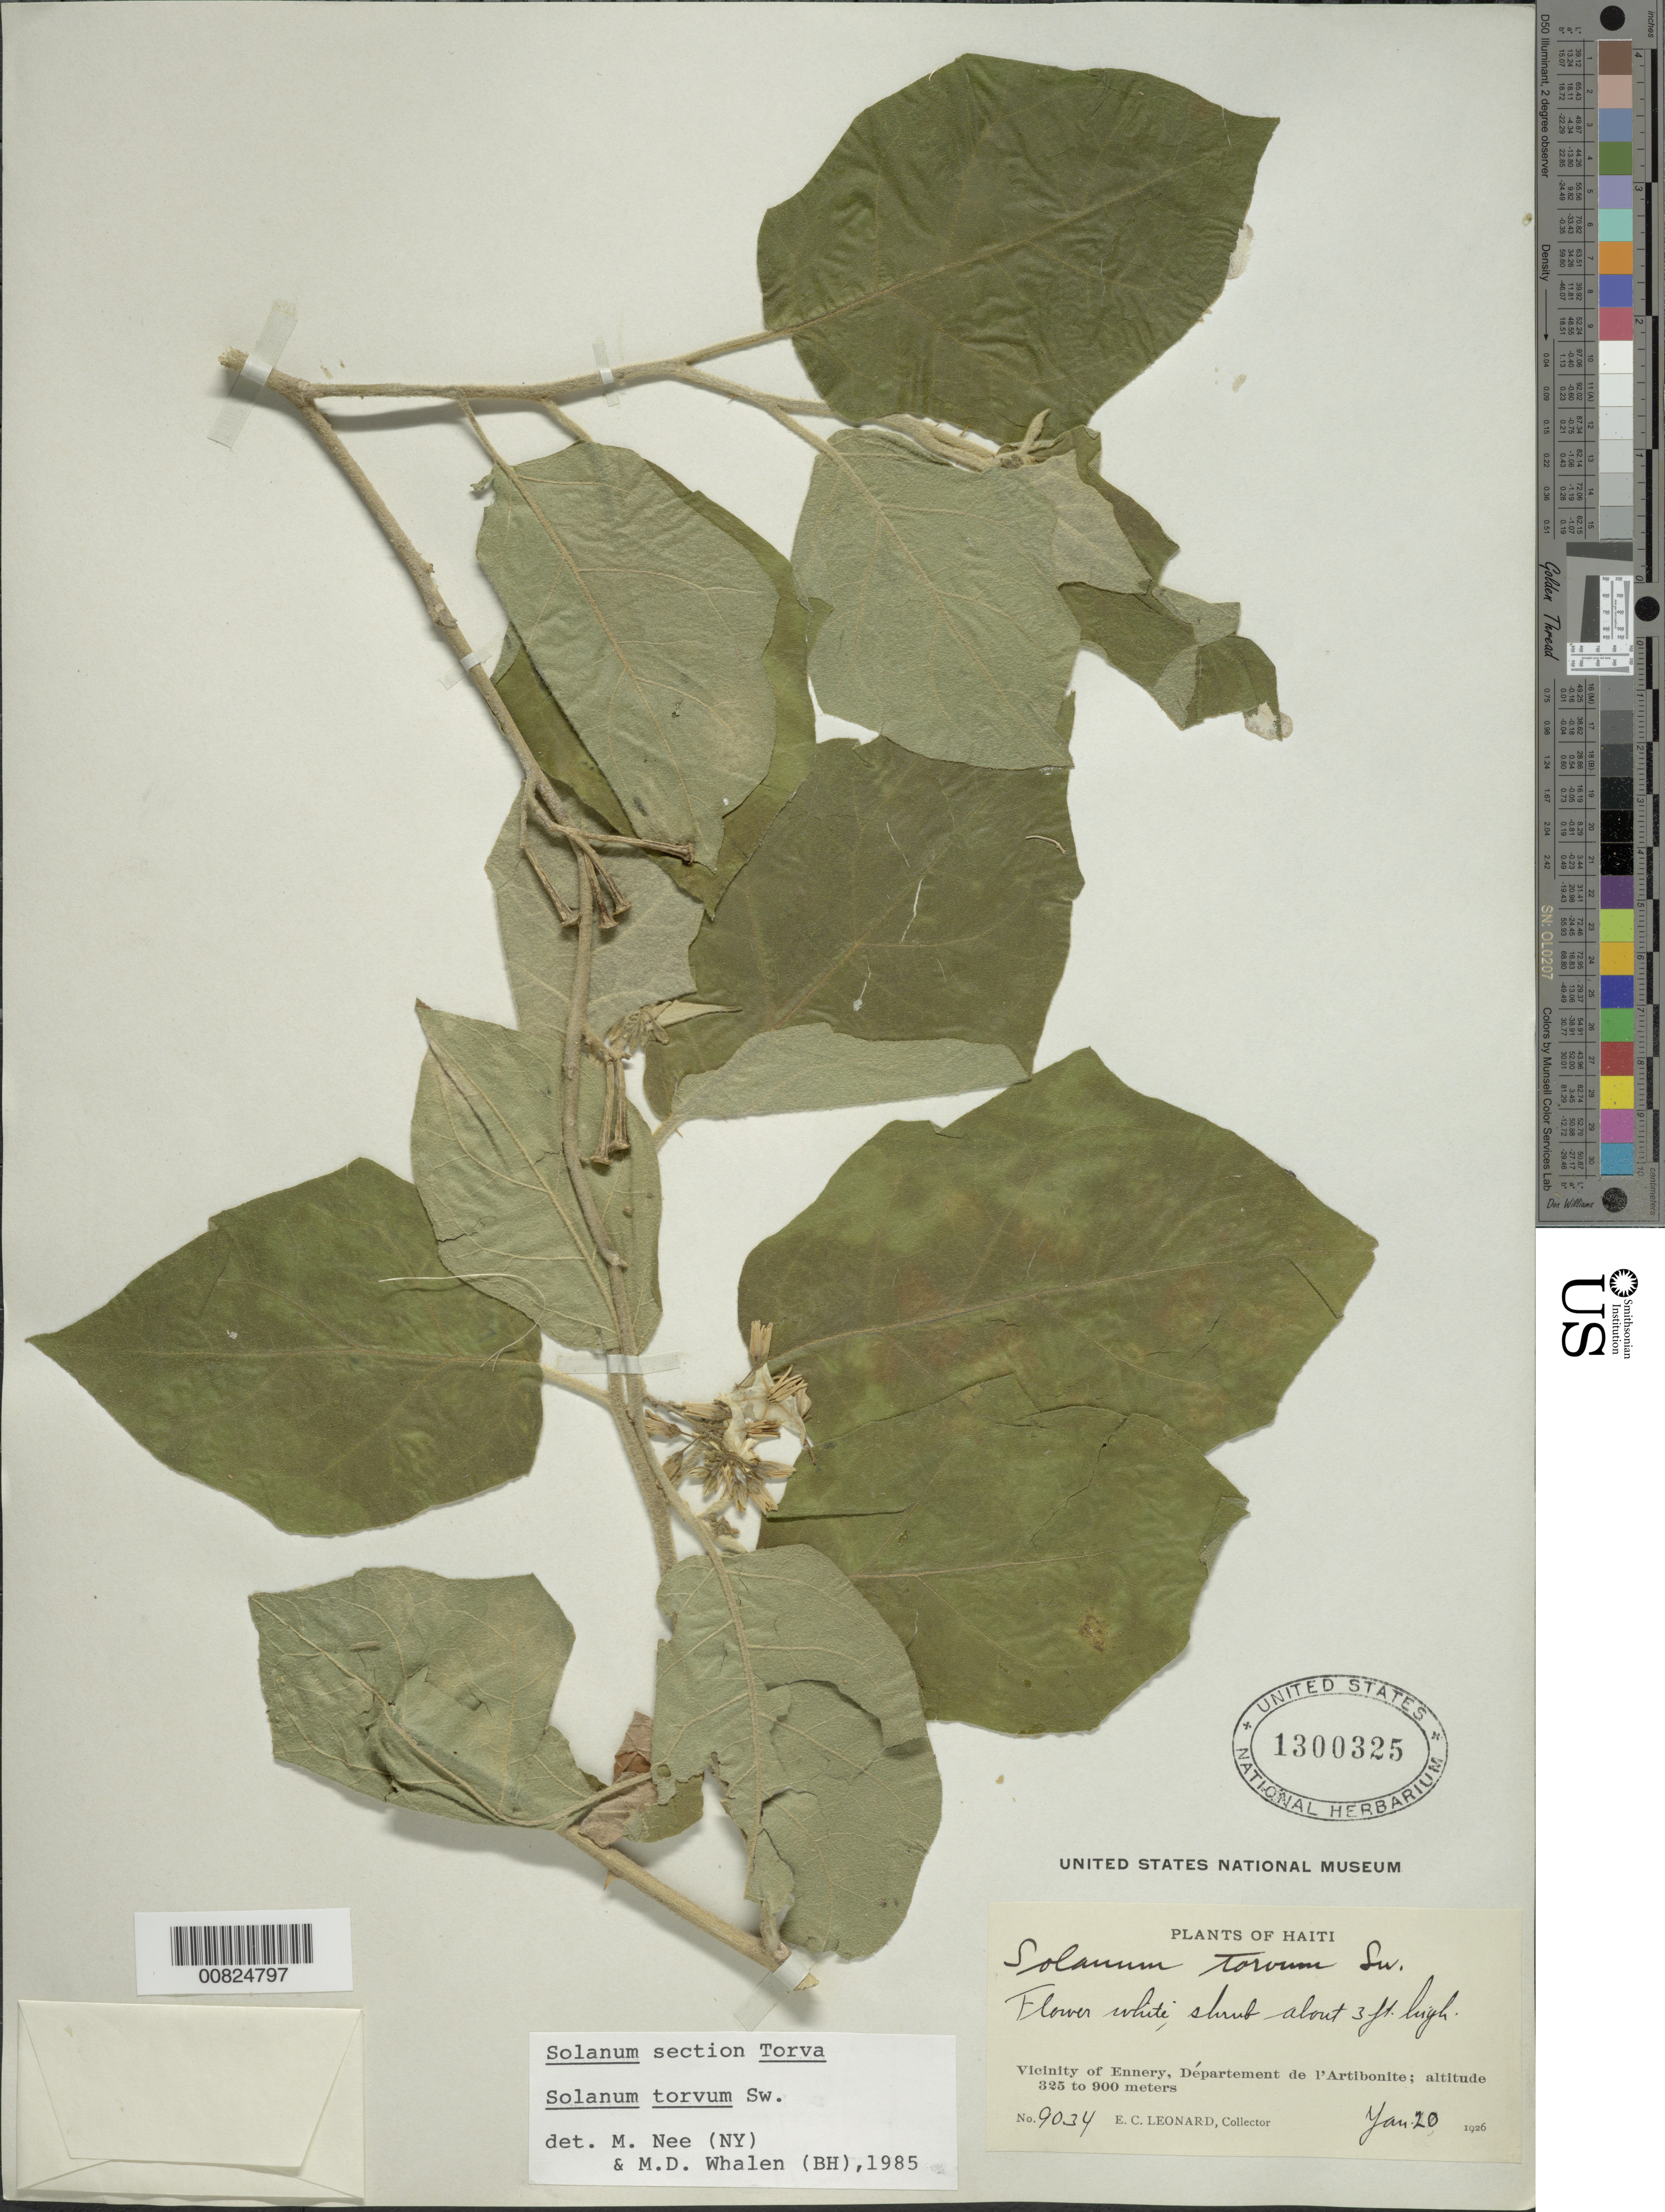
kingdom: Plantae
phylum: Tracheophyta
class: Magnoliopsida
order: Solanales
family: Solanaceae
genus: Solanum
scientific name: Solanum torvum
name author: Sw.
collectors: E. C. Leonard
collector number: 9034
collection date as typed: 20 Jan 1926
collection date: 1926-01-20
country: Haiti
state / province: Artibonite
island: Hispaniola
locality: Vicinity of Ennery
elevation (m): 325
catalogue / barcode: US 1300325